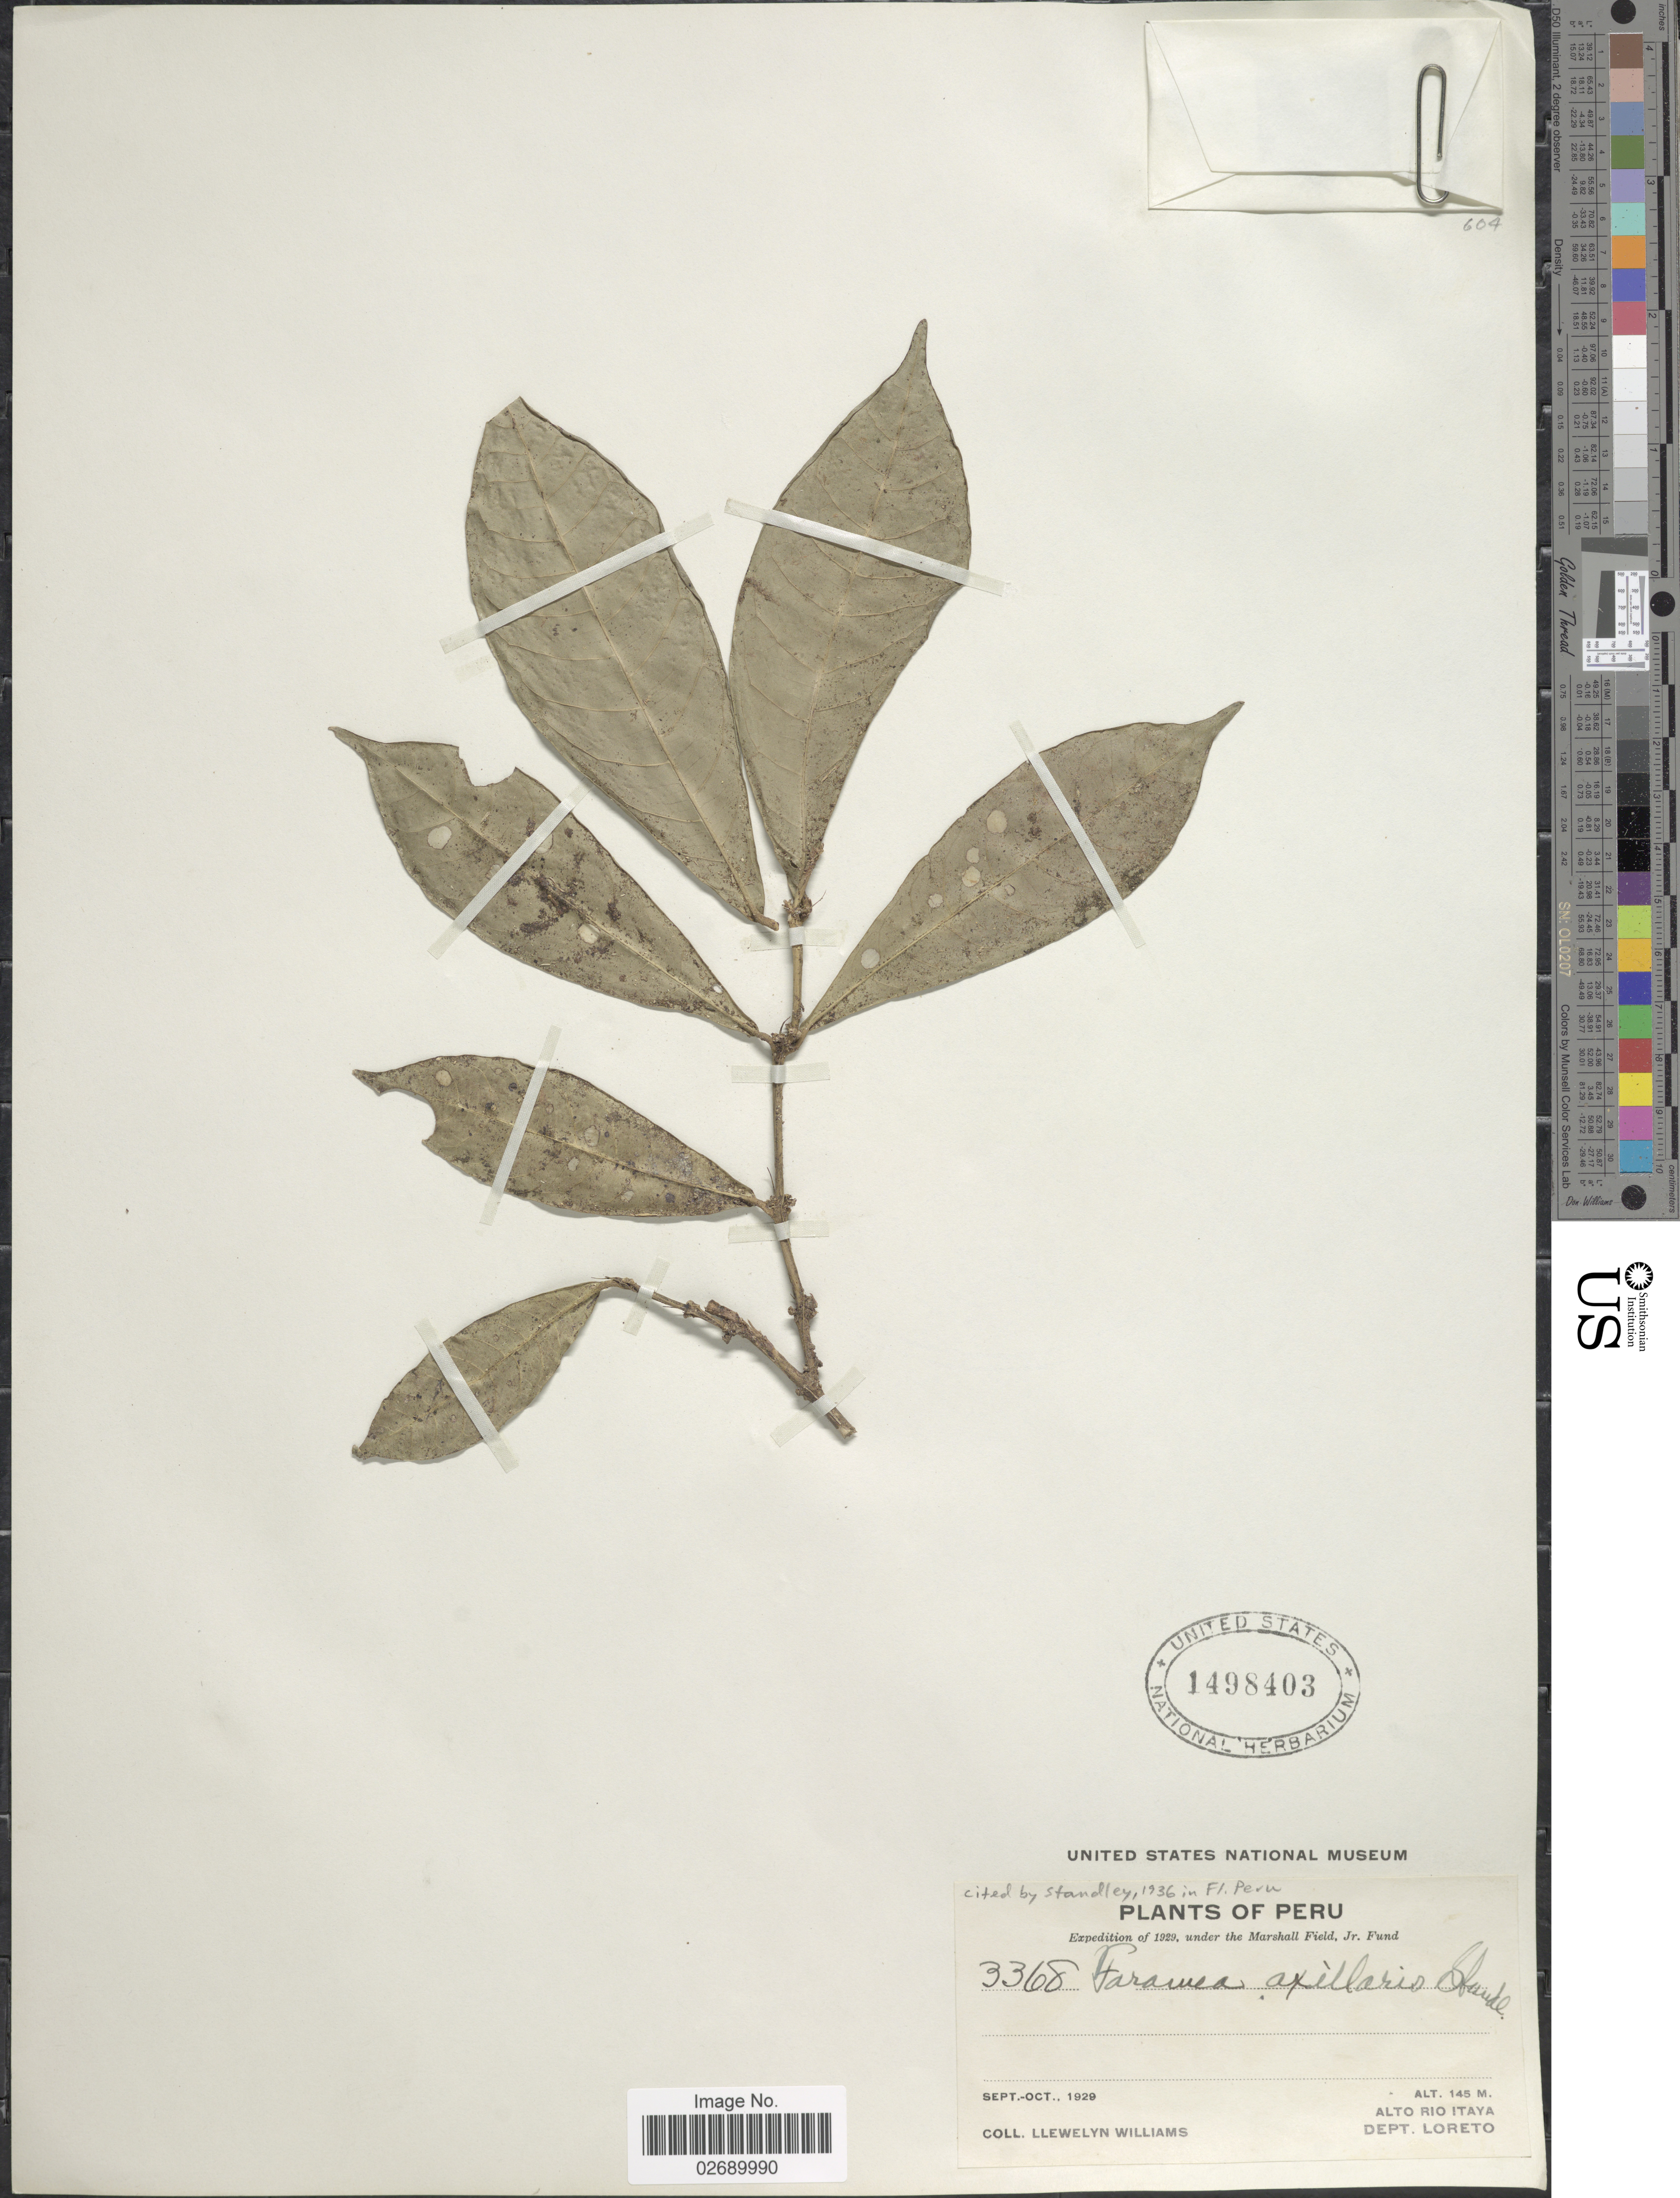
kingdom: Plantae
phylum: Tracheophyta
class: Magnoliopsida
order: Gentianales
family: Rubiaceae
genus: Faramea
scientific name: Faramea axillaris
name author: Standl.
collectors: Ll. Williams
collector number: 3368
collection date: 1929-09/1929-10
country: Peru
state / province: Loreto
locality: Alto Rio Itaya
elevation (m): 145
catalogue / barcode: US 1498403